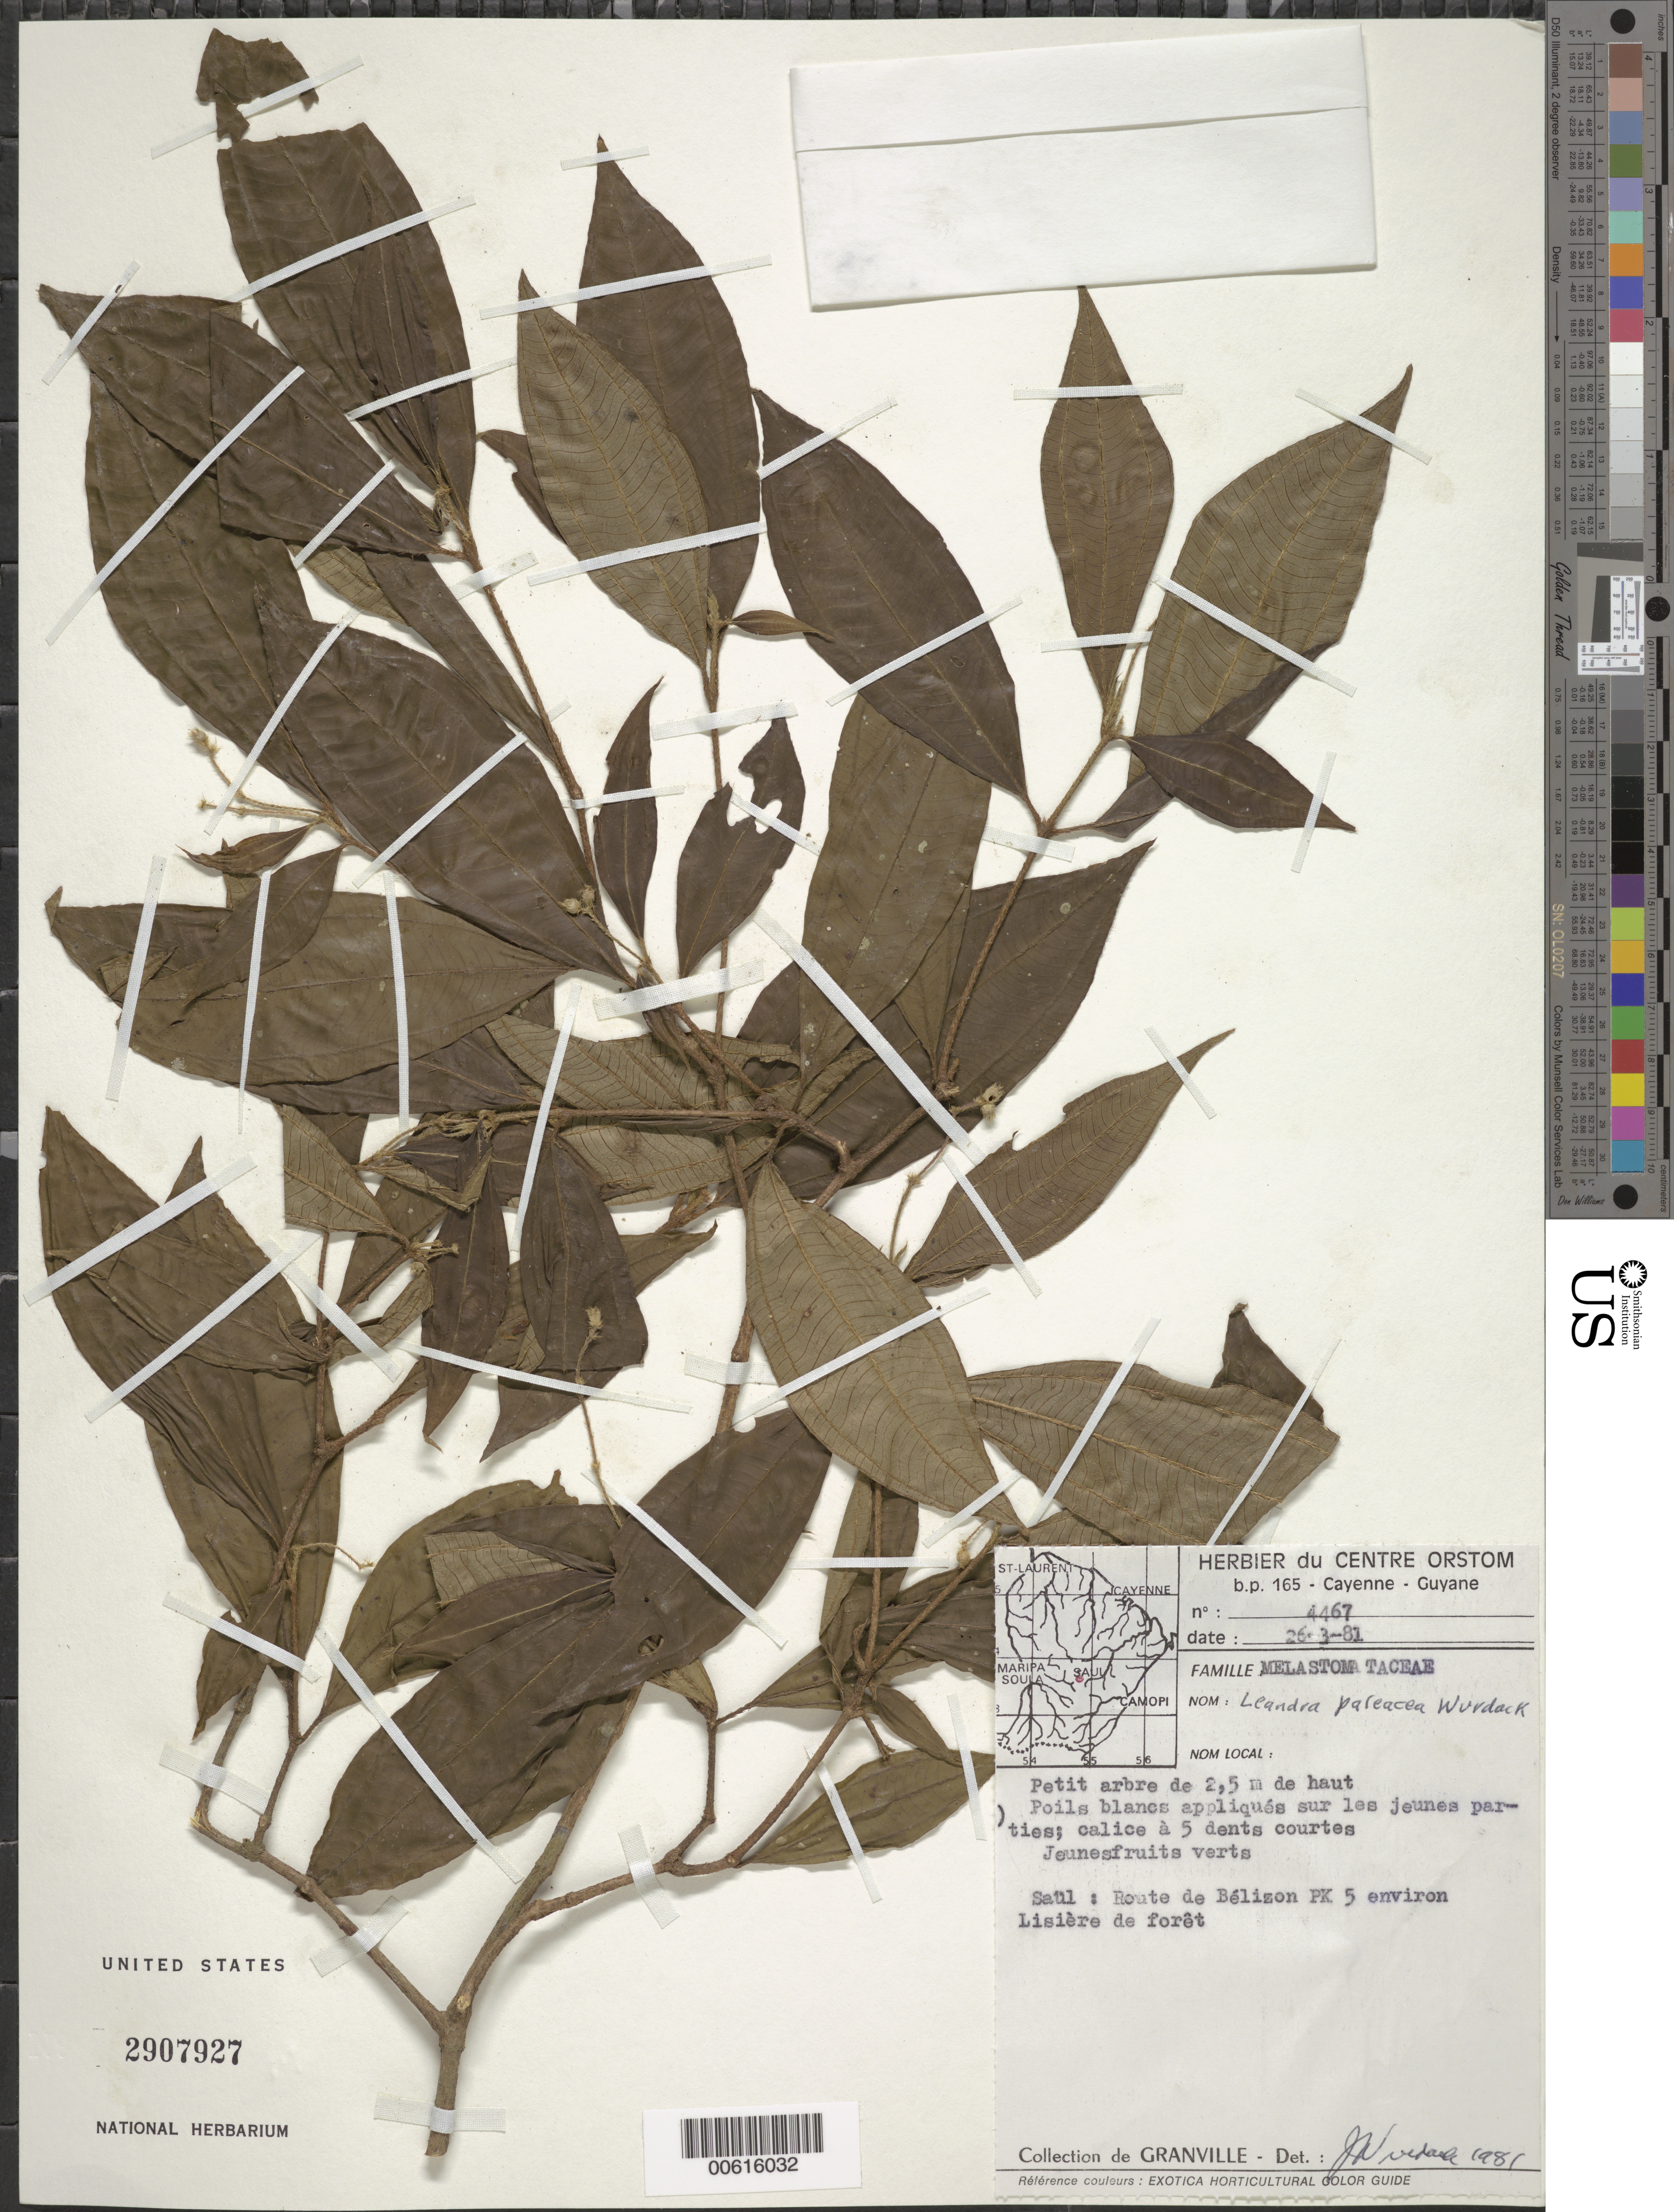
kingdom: Plantae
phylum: Tracheophyta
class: Magnoliopsida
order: Myrtales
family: Melastomataceae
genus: Leandra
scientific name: Leandra paleacea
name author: Wurdack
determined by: Wurdack, John J., (US), US (UNITED STATES)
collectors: J.-J. de Granville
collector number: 4467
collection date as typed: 26-Mar-81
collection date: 1981-03-26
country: French Guiana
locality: Saül, Route de Bélizon, PK5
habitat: Lisiere de foret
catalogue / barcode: US 2907927